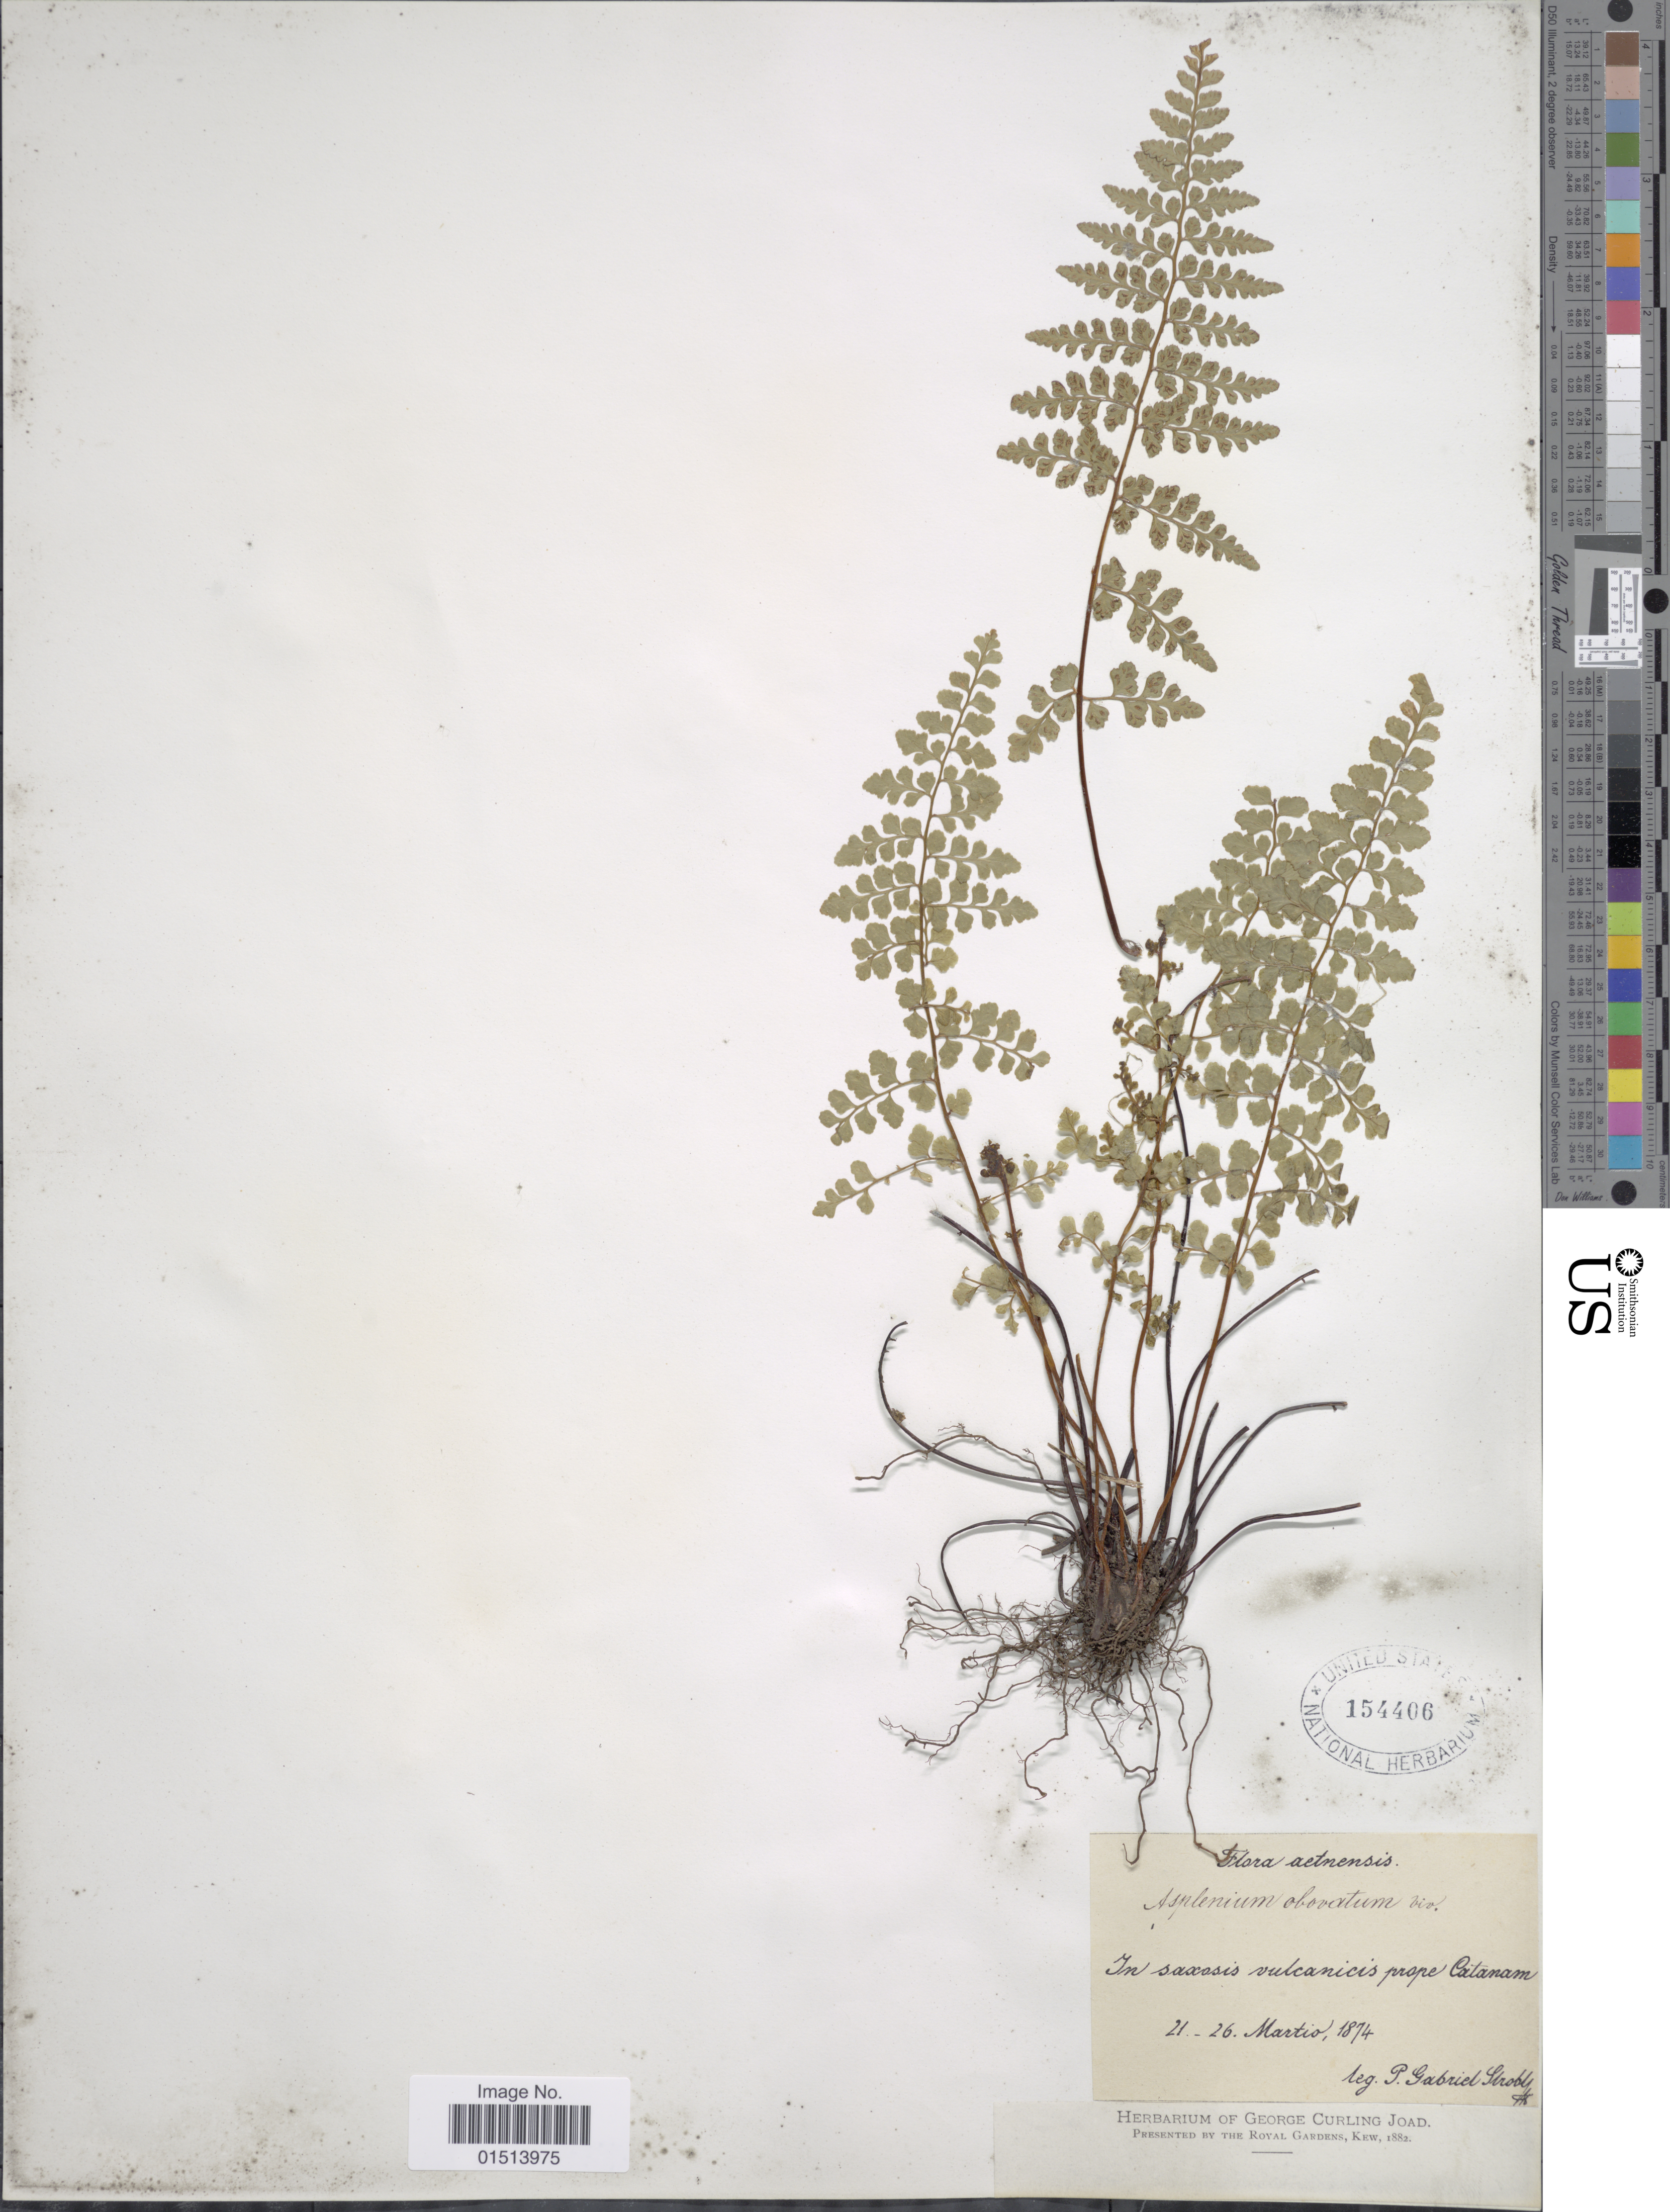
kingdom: Plantae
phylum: Tracheophyta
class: Polypodiopsida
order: Polypodiales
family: Aspleniaceae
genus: Asplenium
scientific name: Asplenium obovatum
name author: Viv.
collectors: P. G. Strobl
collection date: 1874-03-21/1874-03-26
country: Italy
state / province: Siciliana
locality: Aetnensis, in saxasis vulcanicis prope Catanam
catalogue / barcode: US 154406